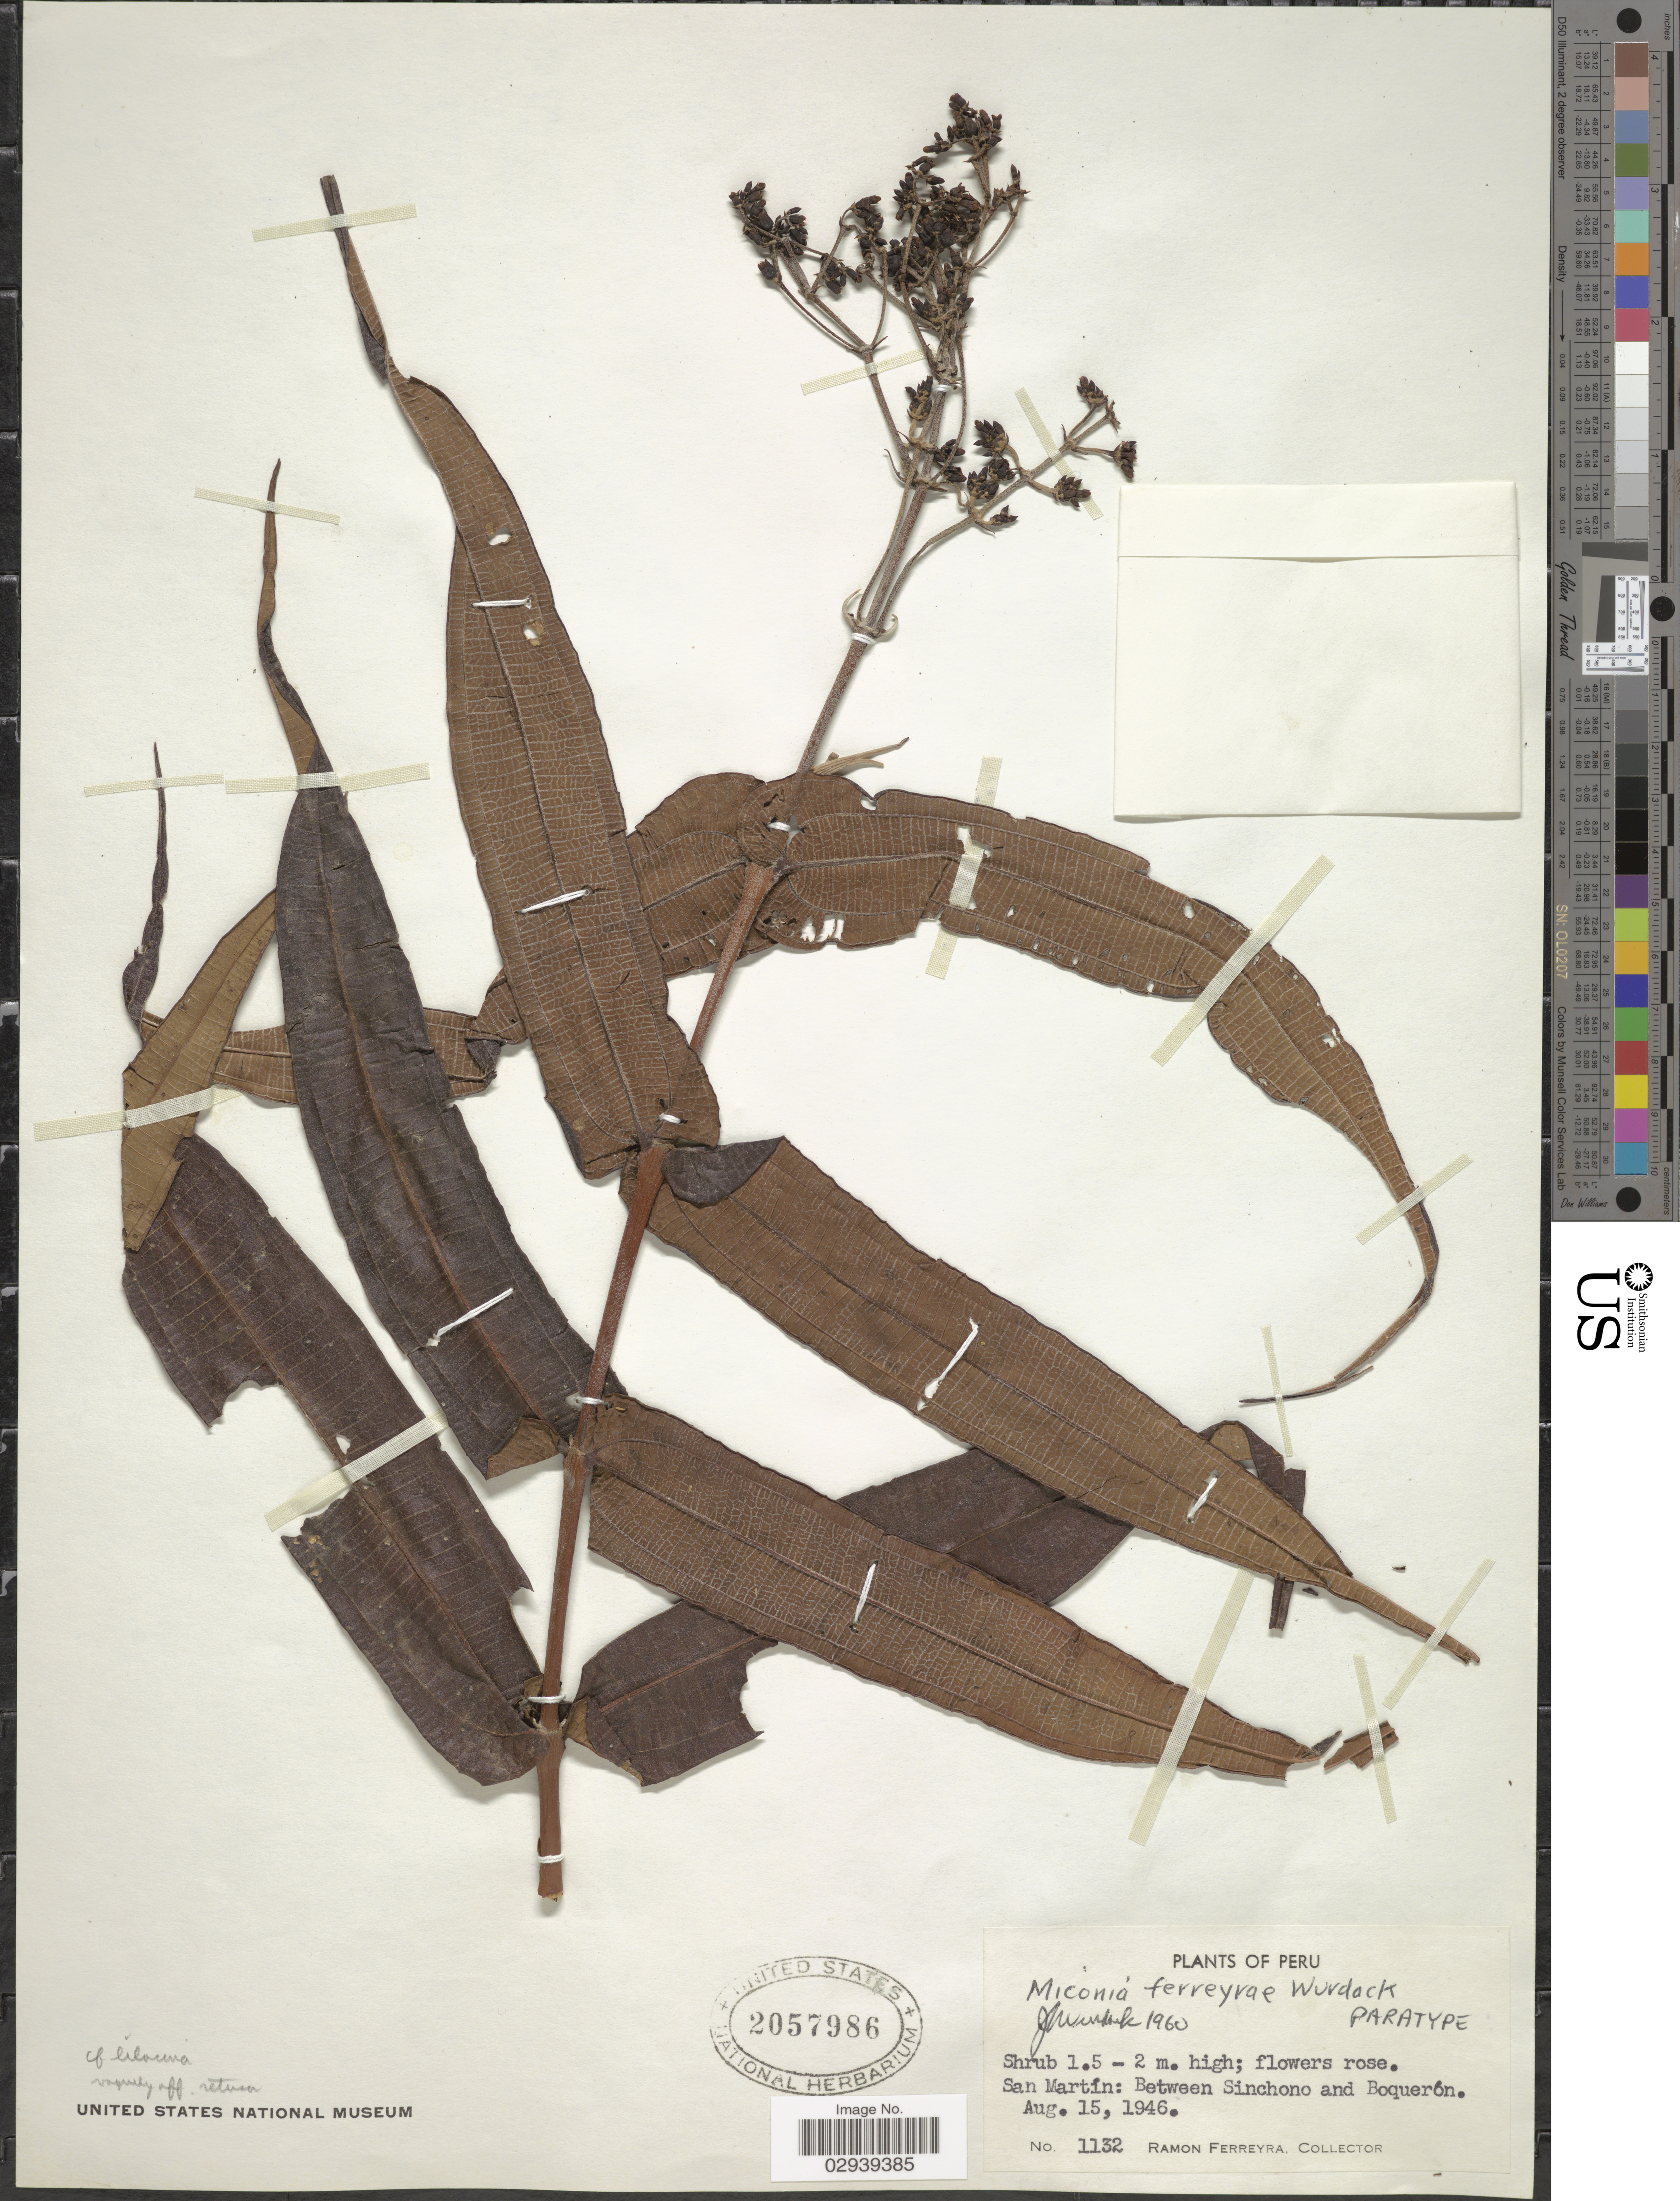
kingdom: Plantae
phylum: Tracheophyta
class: Magnoliopsida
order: Myrtales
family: Melastomataceae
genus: Miconia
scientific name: Miconia ferreyrae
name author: Wurdack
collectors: R. A. Ferreyra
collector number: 1132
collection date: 1946-08-15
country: Peru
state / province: San Martín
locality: Between Sinchono and Boquerón.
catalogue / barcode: US 2057986